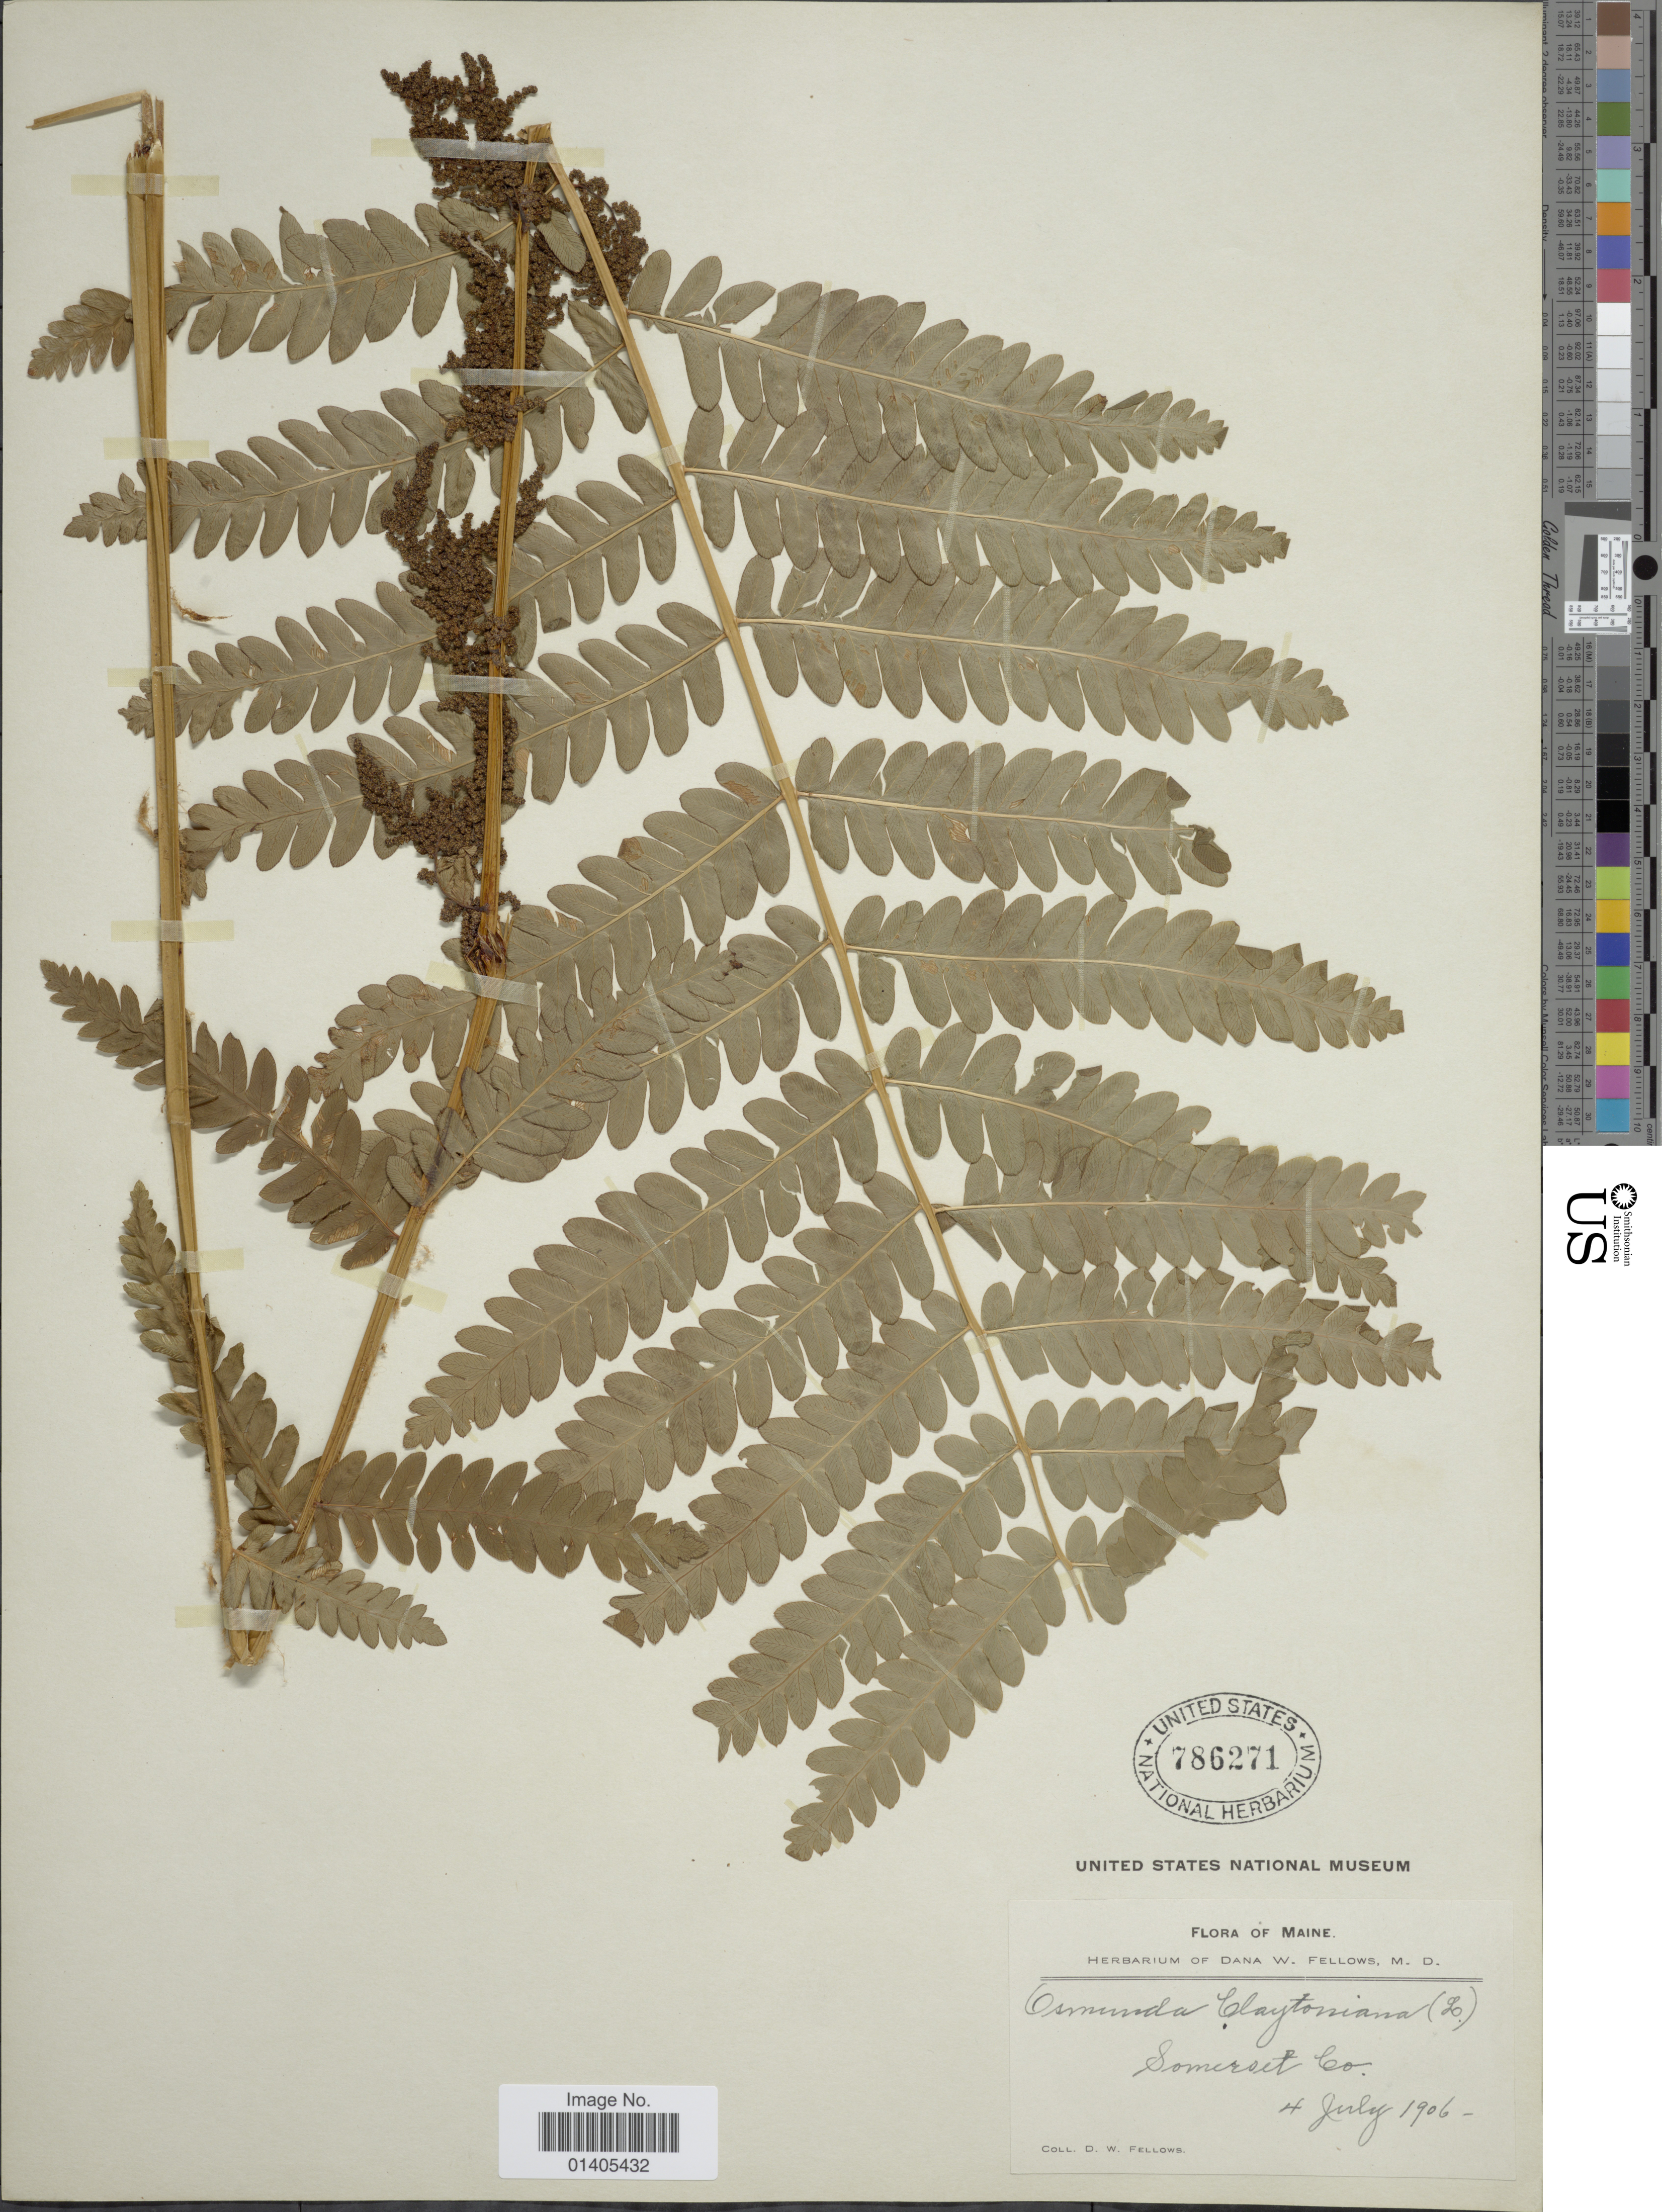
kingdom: Plantae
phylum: Tracheophyta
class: Polypodiopsida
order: Osmundales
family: Osmundaceae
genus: Osmunda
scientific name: Osmunda claytoniana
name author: (L.) Tagawa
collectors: D. W. Fellows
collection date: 1906-07-04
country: United States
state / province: Maine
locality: Somerset Co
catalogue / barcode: US 786271